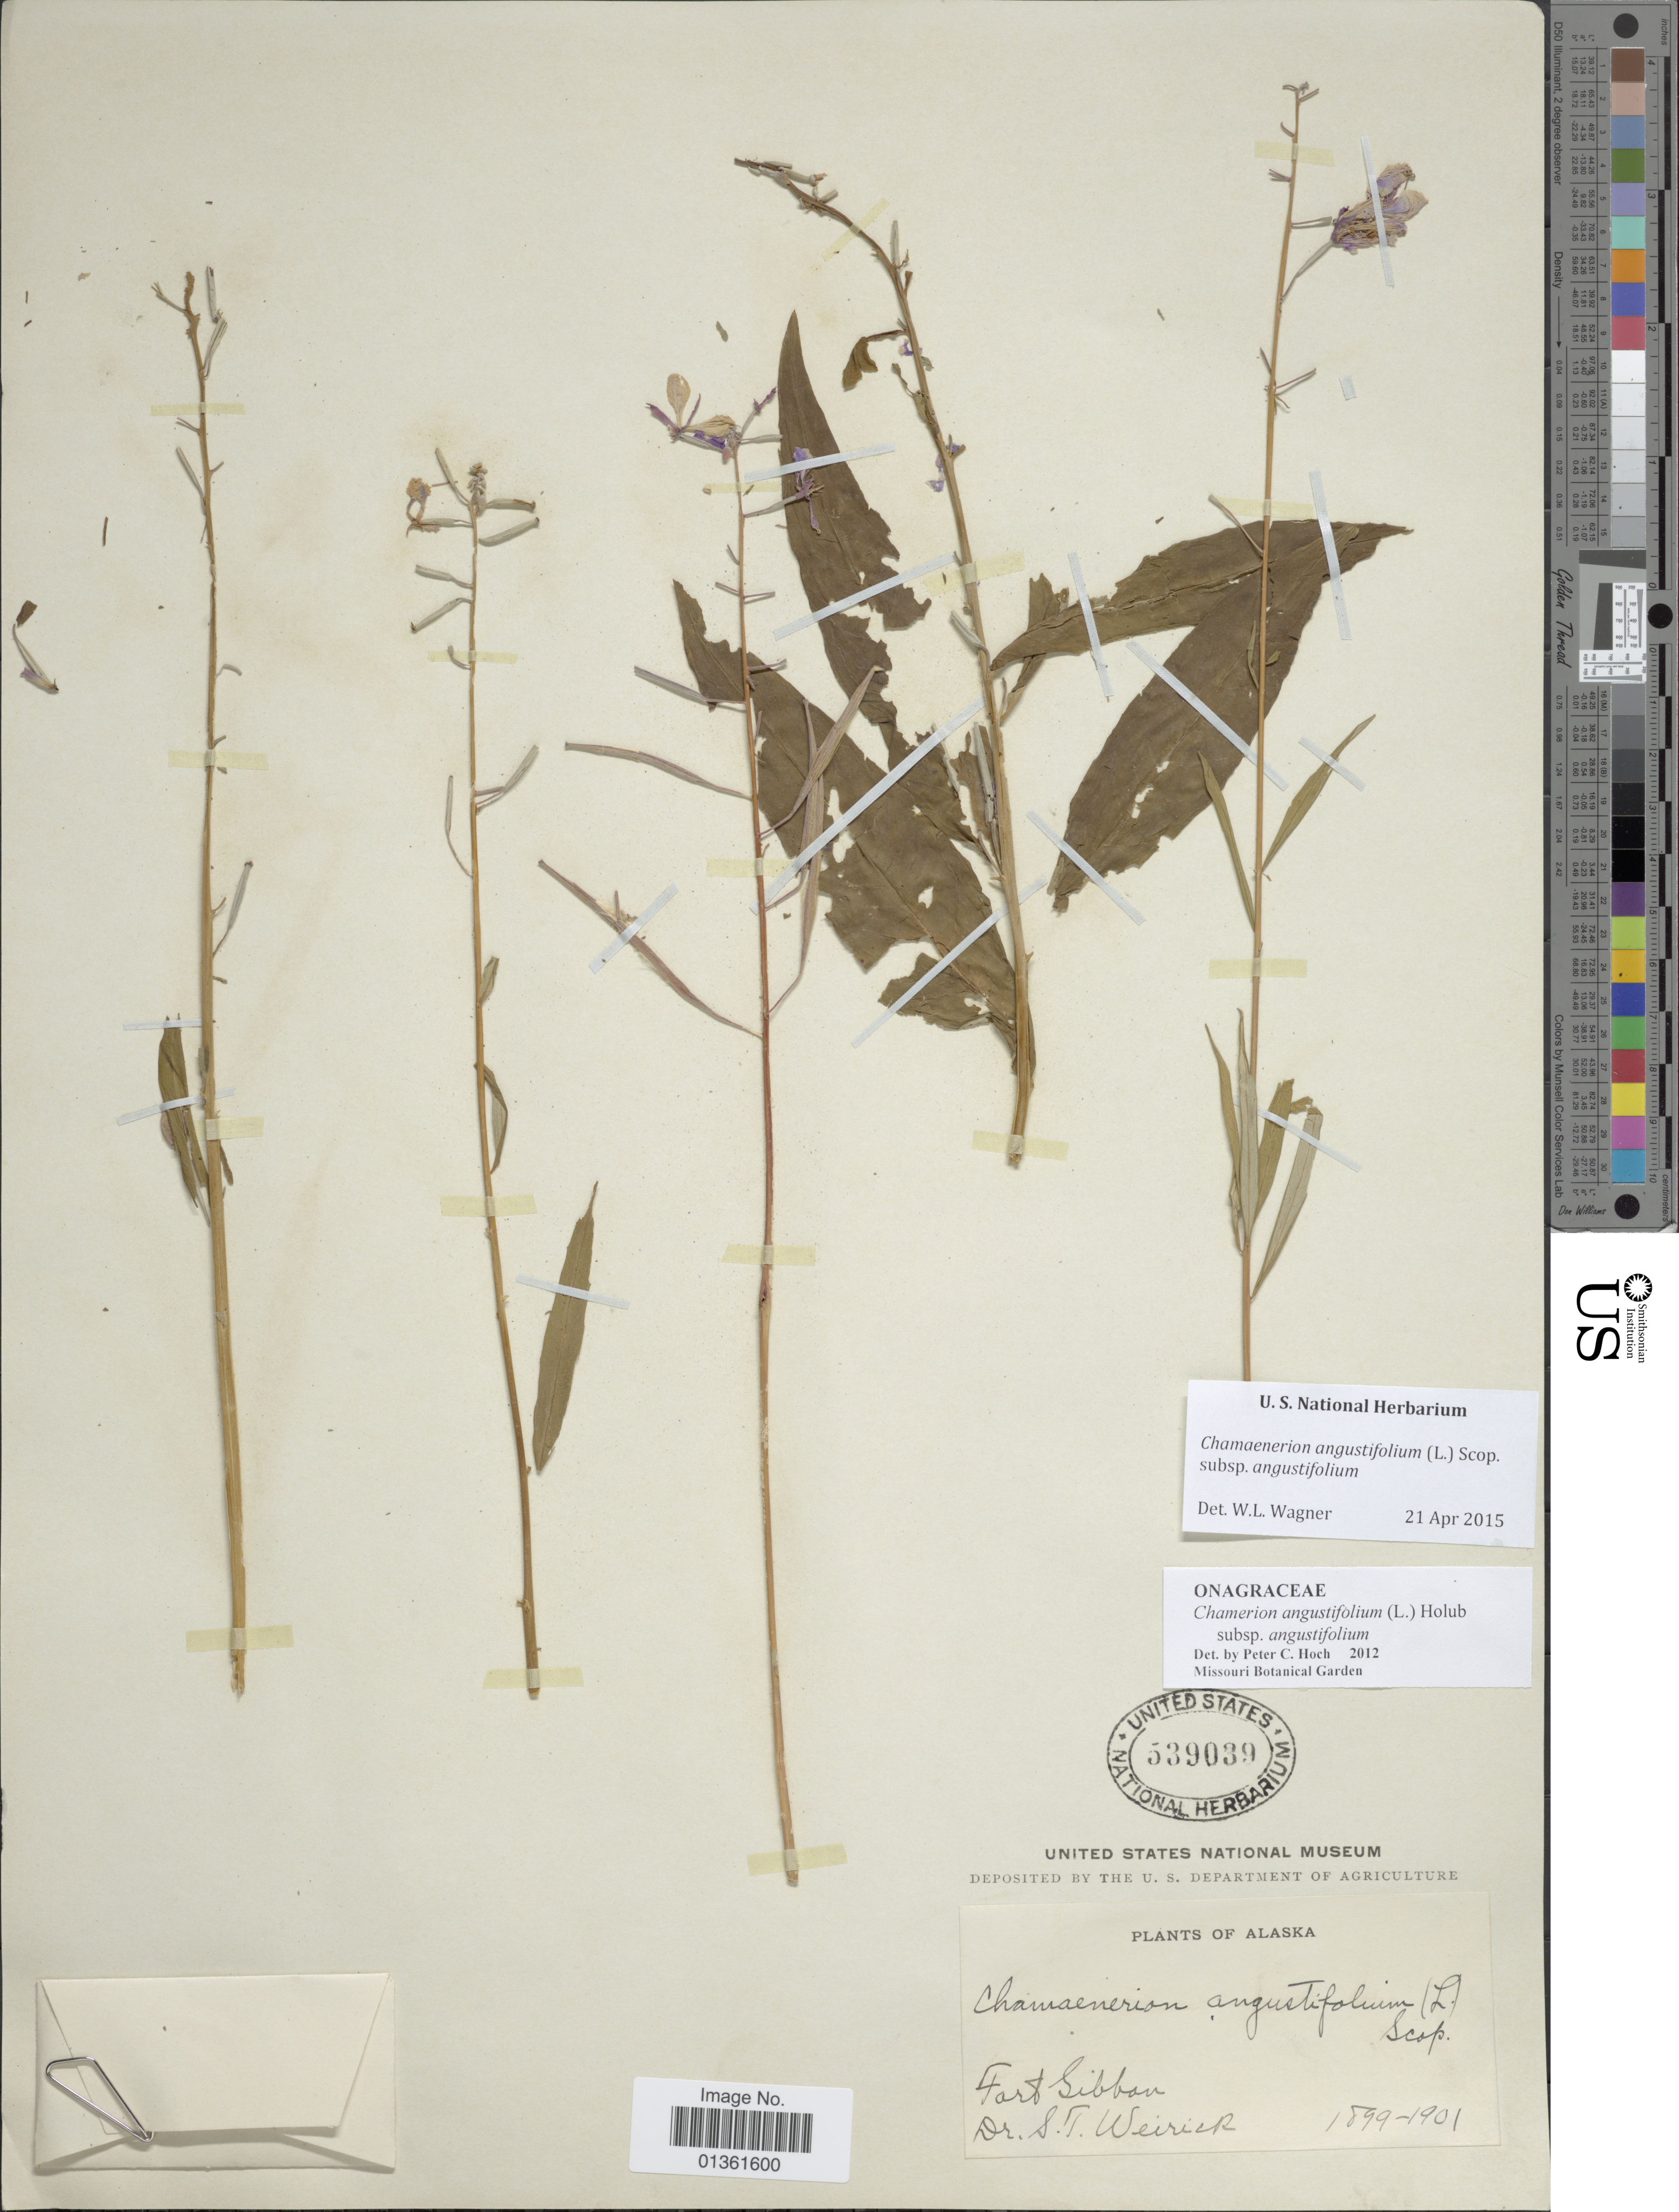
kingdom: Plantae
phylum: Tracheophyta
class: Magnoliopsida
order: Myrtales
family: Onagraceae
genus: Chamaenerion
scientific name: Chamaenerion angustifolium subsp. angustifolium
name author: (L.) Scop.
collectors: S. Weirick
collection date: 1899/1901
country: United States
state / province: Alaska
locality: Fort Gibbon.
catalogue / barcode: US 539039